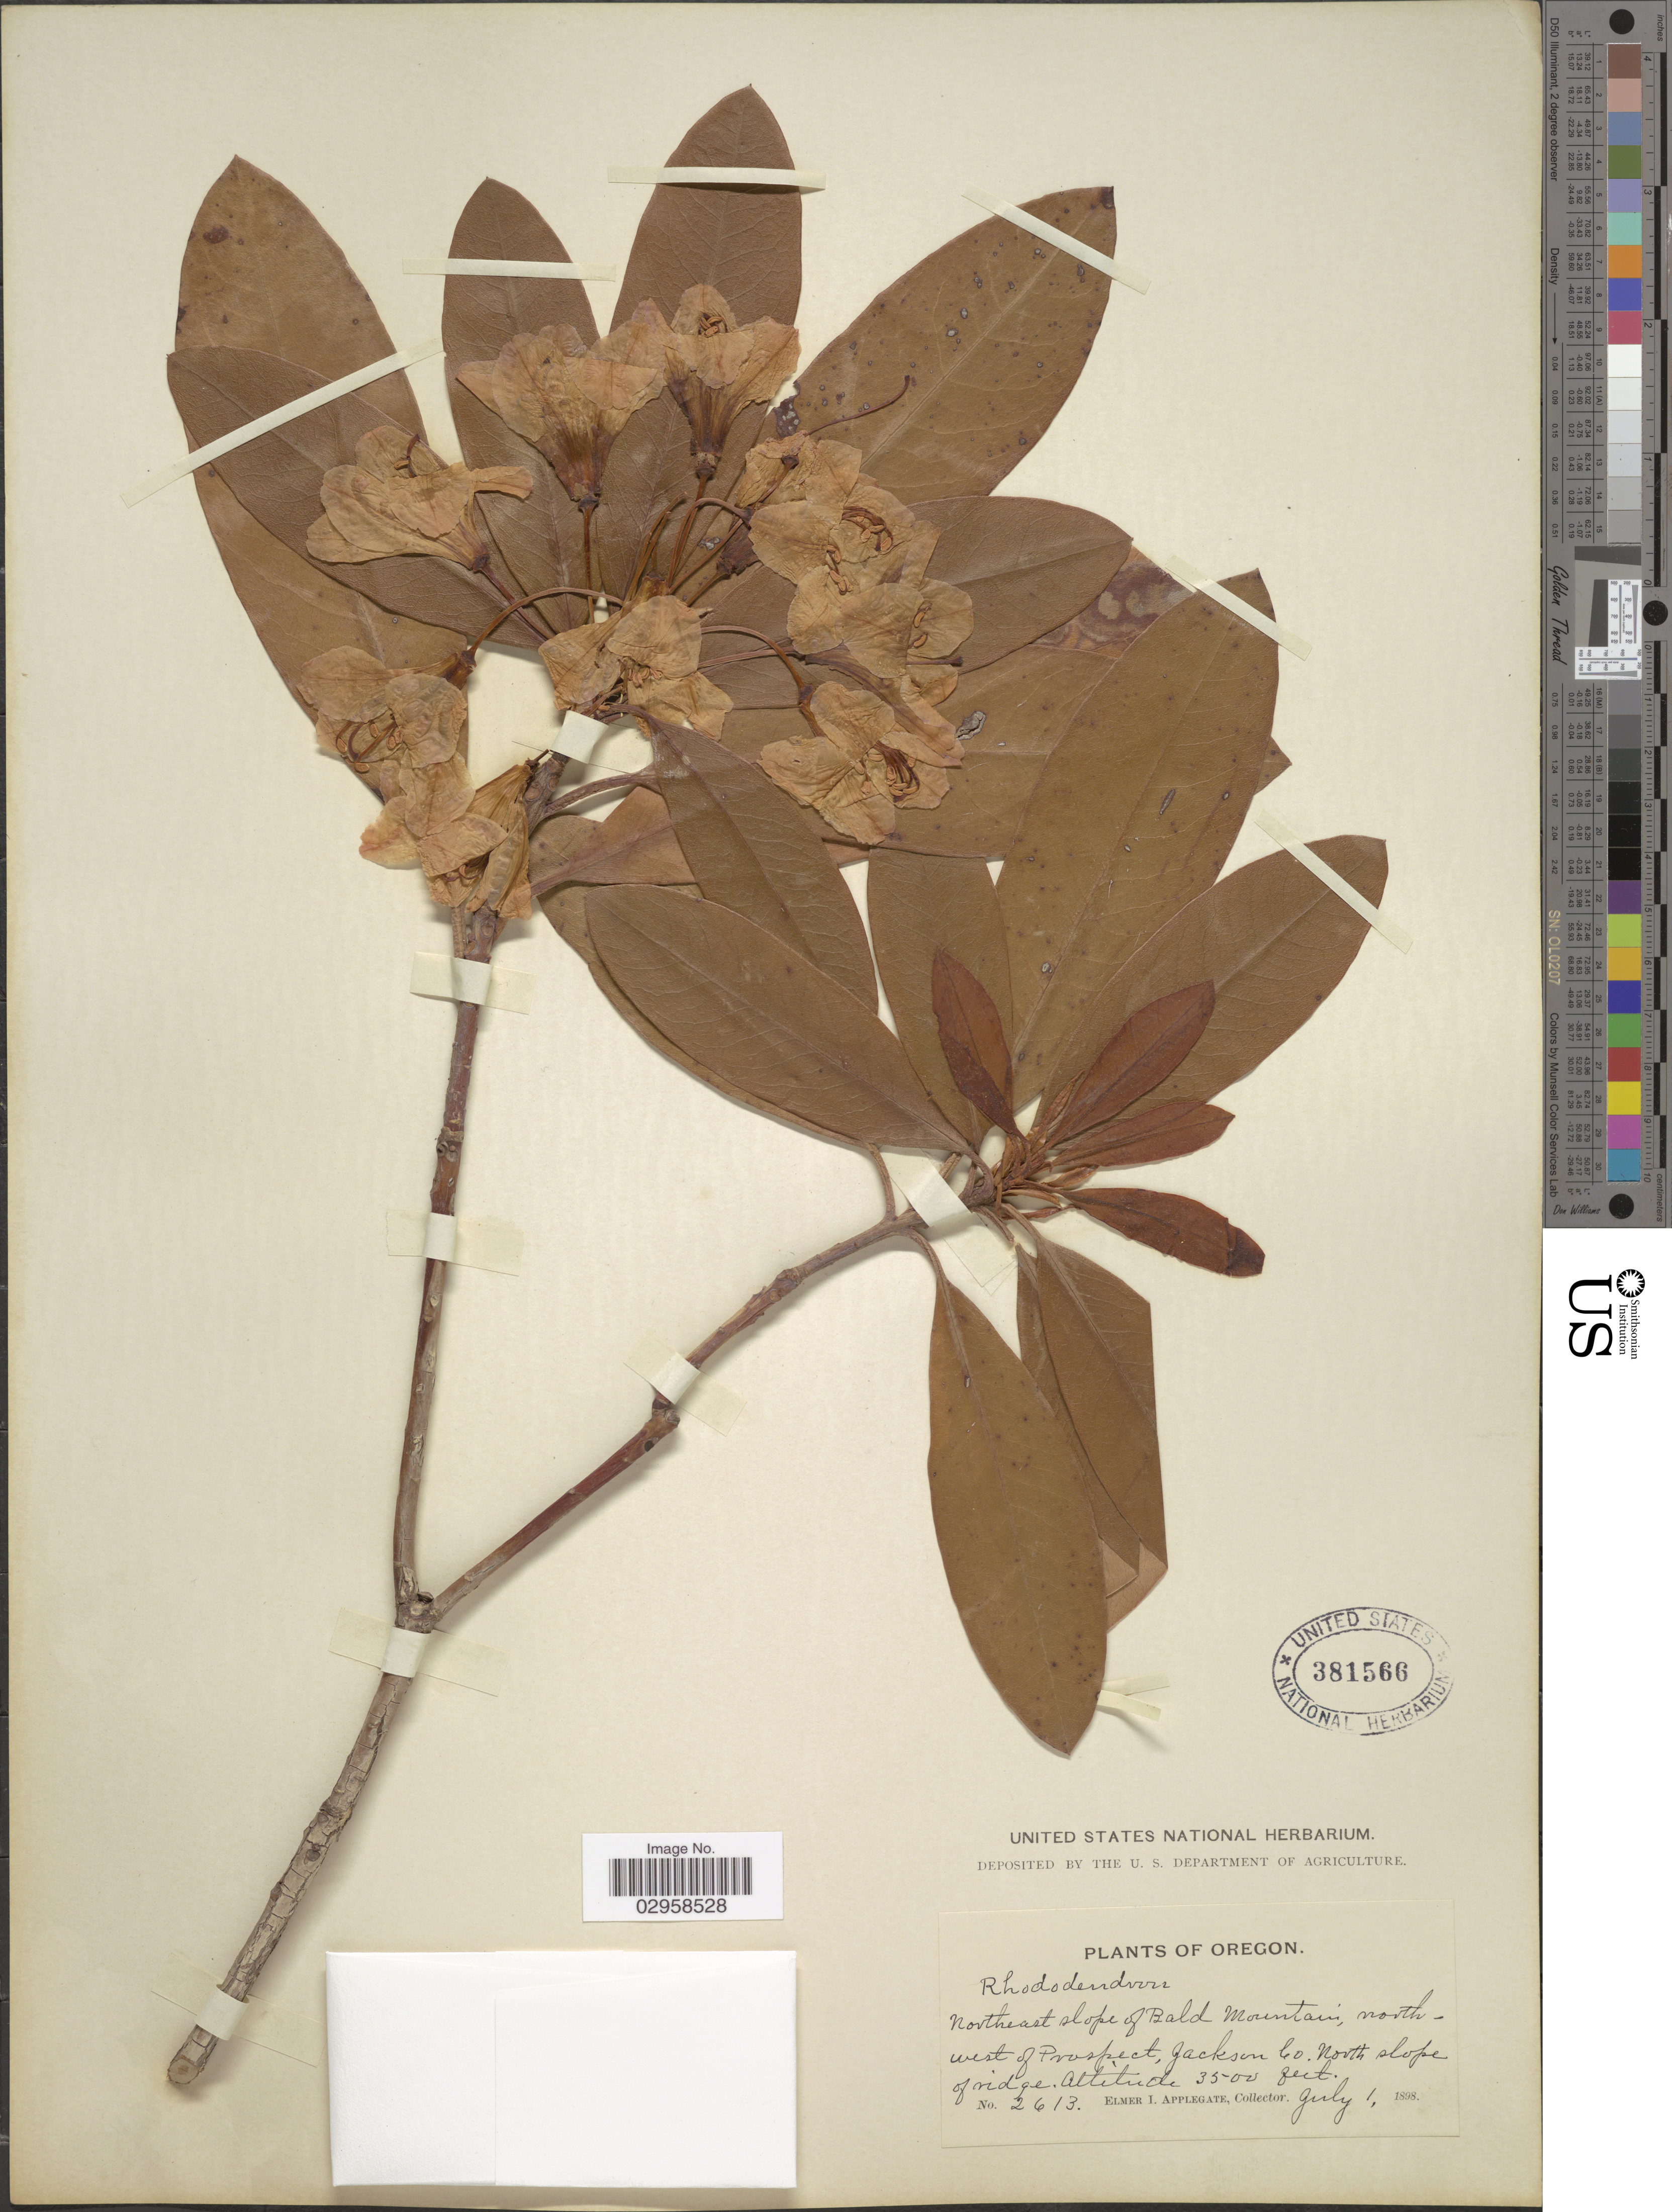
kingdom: Plantae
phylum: Tracheophyta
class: Magnoliopsida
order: Ericales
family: Ericaceae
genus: Rhododendron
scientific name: Rhododendron macrophyllum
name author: D. Don ex G. Don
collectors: E. I. Applegate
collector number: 2613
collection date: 1898-07-01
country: United States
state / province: Oregon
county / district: Jackson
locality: Northeast slope of Bald Mountain, northwest of Prospect, Jackson Co. North slope of ridge.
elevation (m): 1067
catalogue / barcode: US 381566